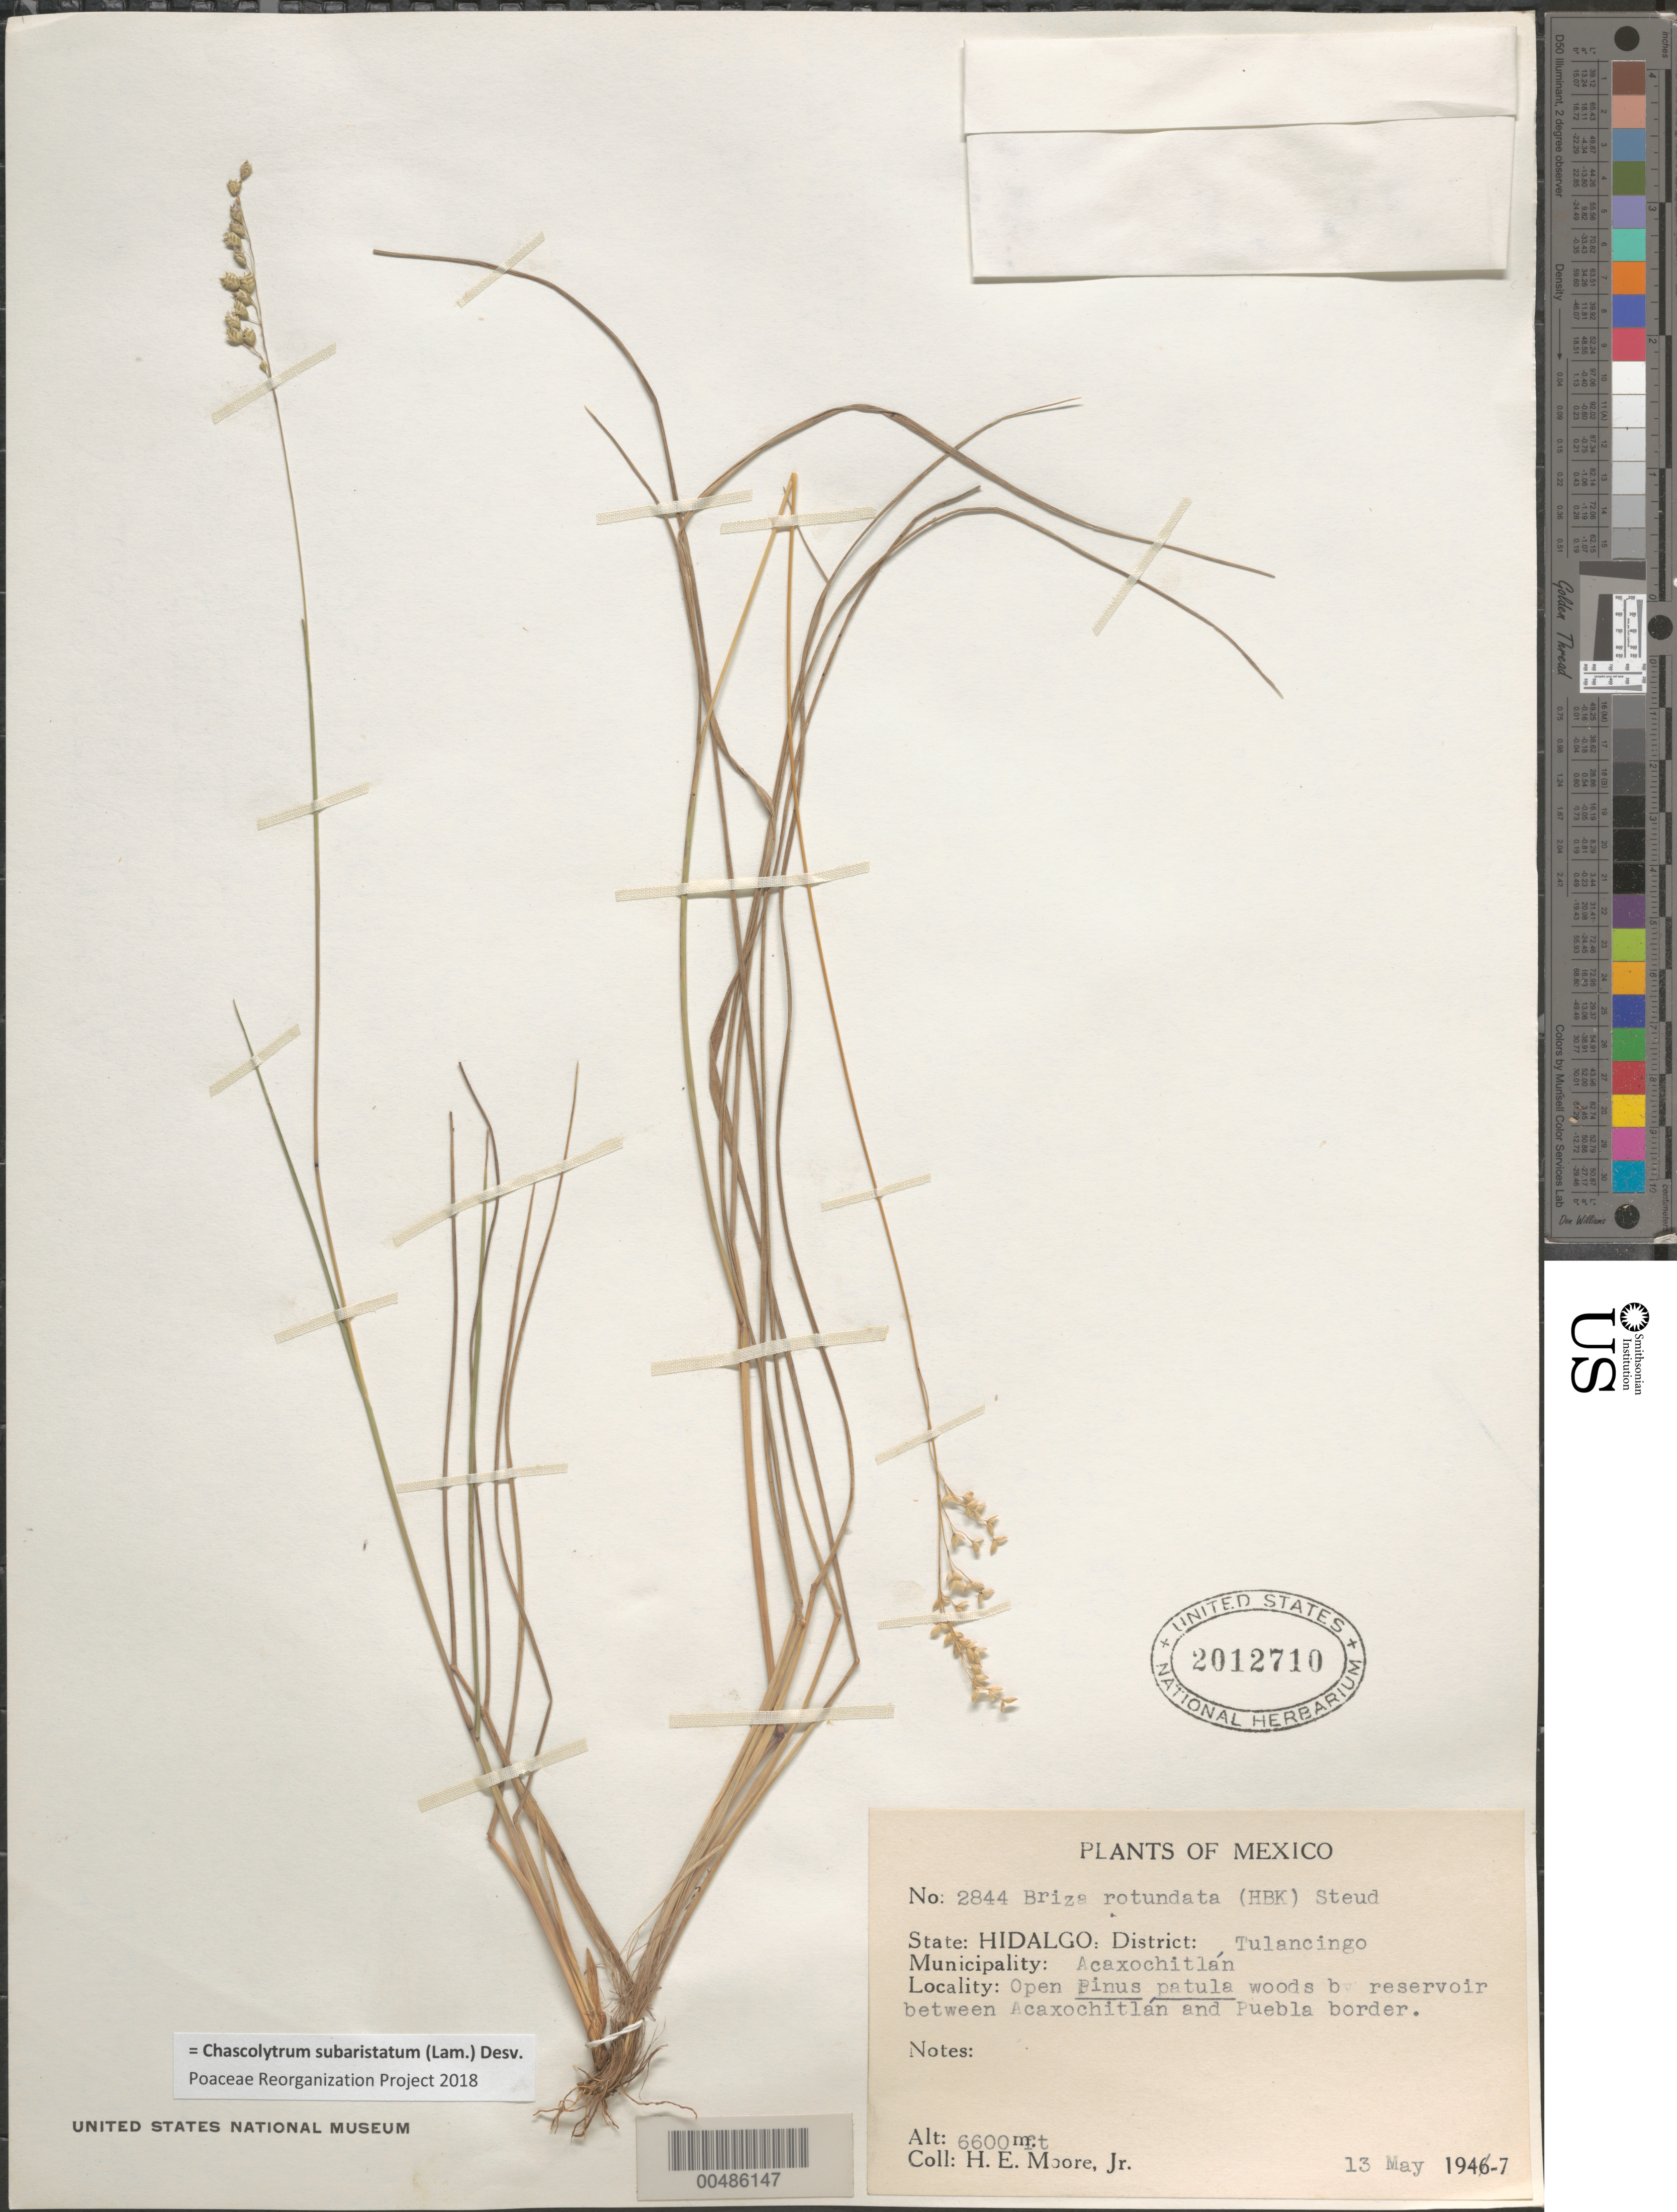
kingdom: Plantae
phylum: Tracheophyta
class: Liliopsida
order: Poales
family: Poaceae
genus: Chascolytrum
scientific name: Chascolytrum subaristatum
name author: (Lam.) Desv.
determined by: Poaceae Reorganization Project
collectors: H. E. Moore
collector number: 2844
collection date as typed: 13 May 1947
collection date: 1947-05-13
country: Mexico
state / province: Hidalgo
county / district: Acaxochitlán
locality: Tulancingo Dist, reservoir between Acaxochitlán & Puebla border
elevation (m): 2012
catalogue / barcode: US 2012710